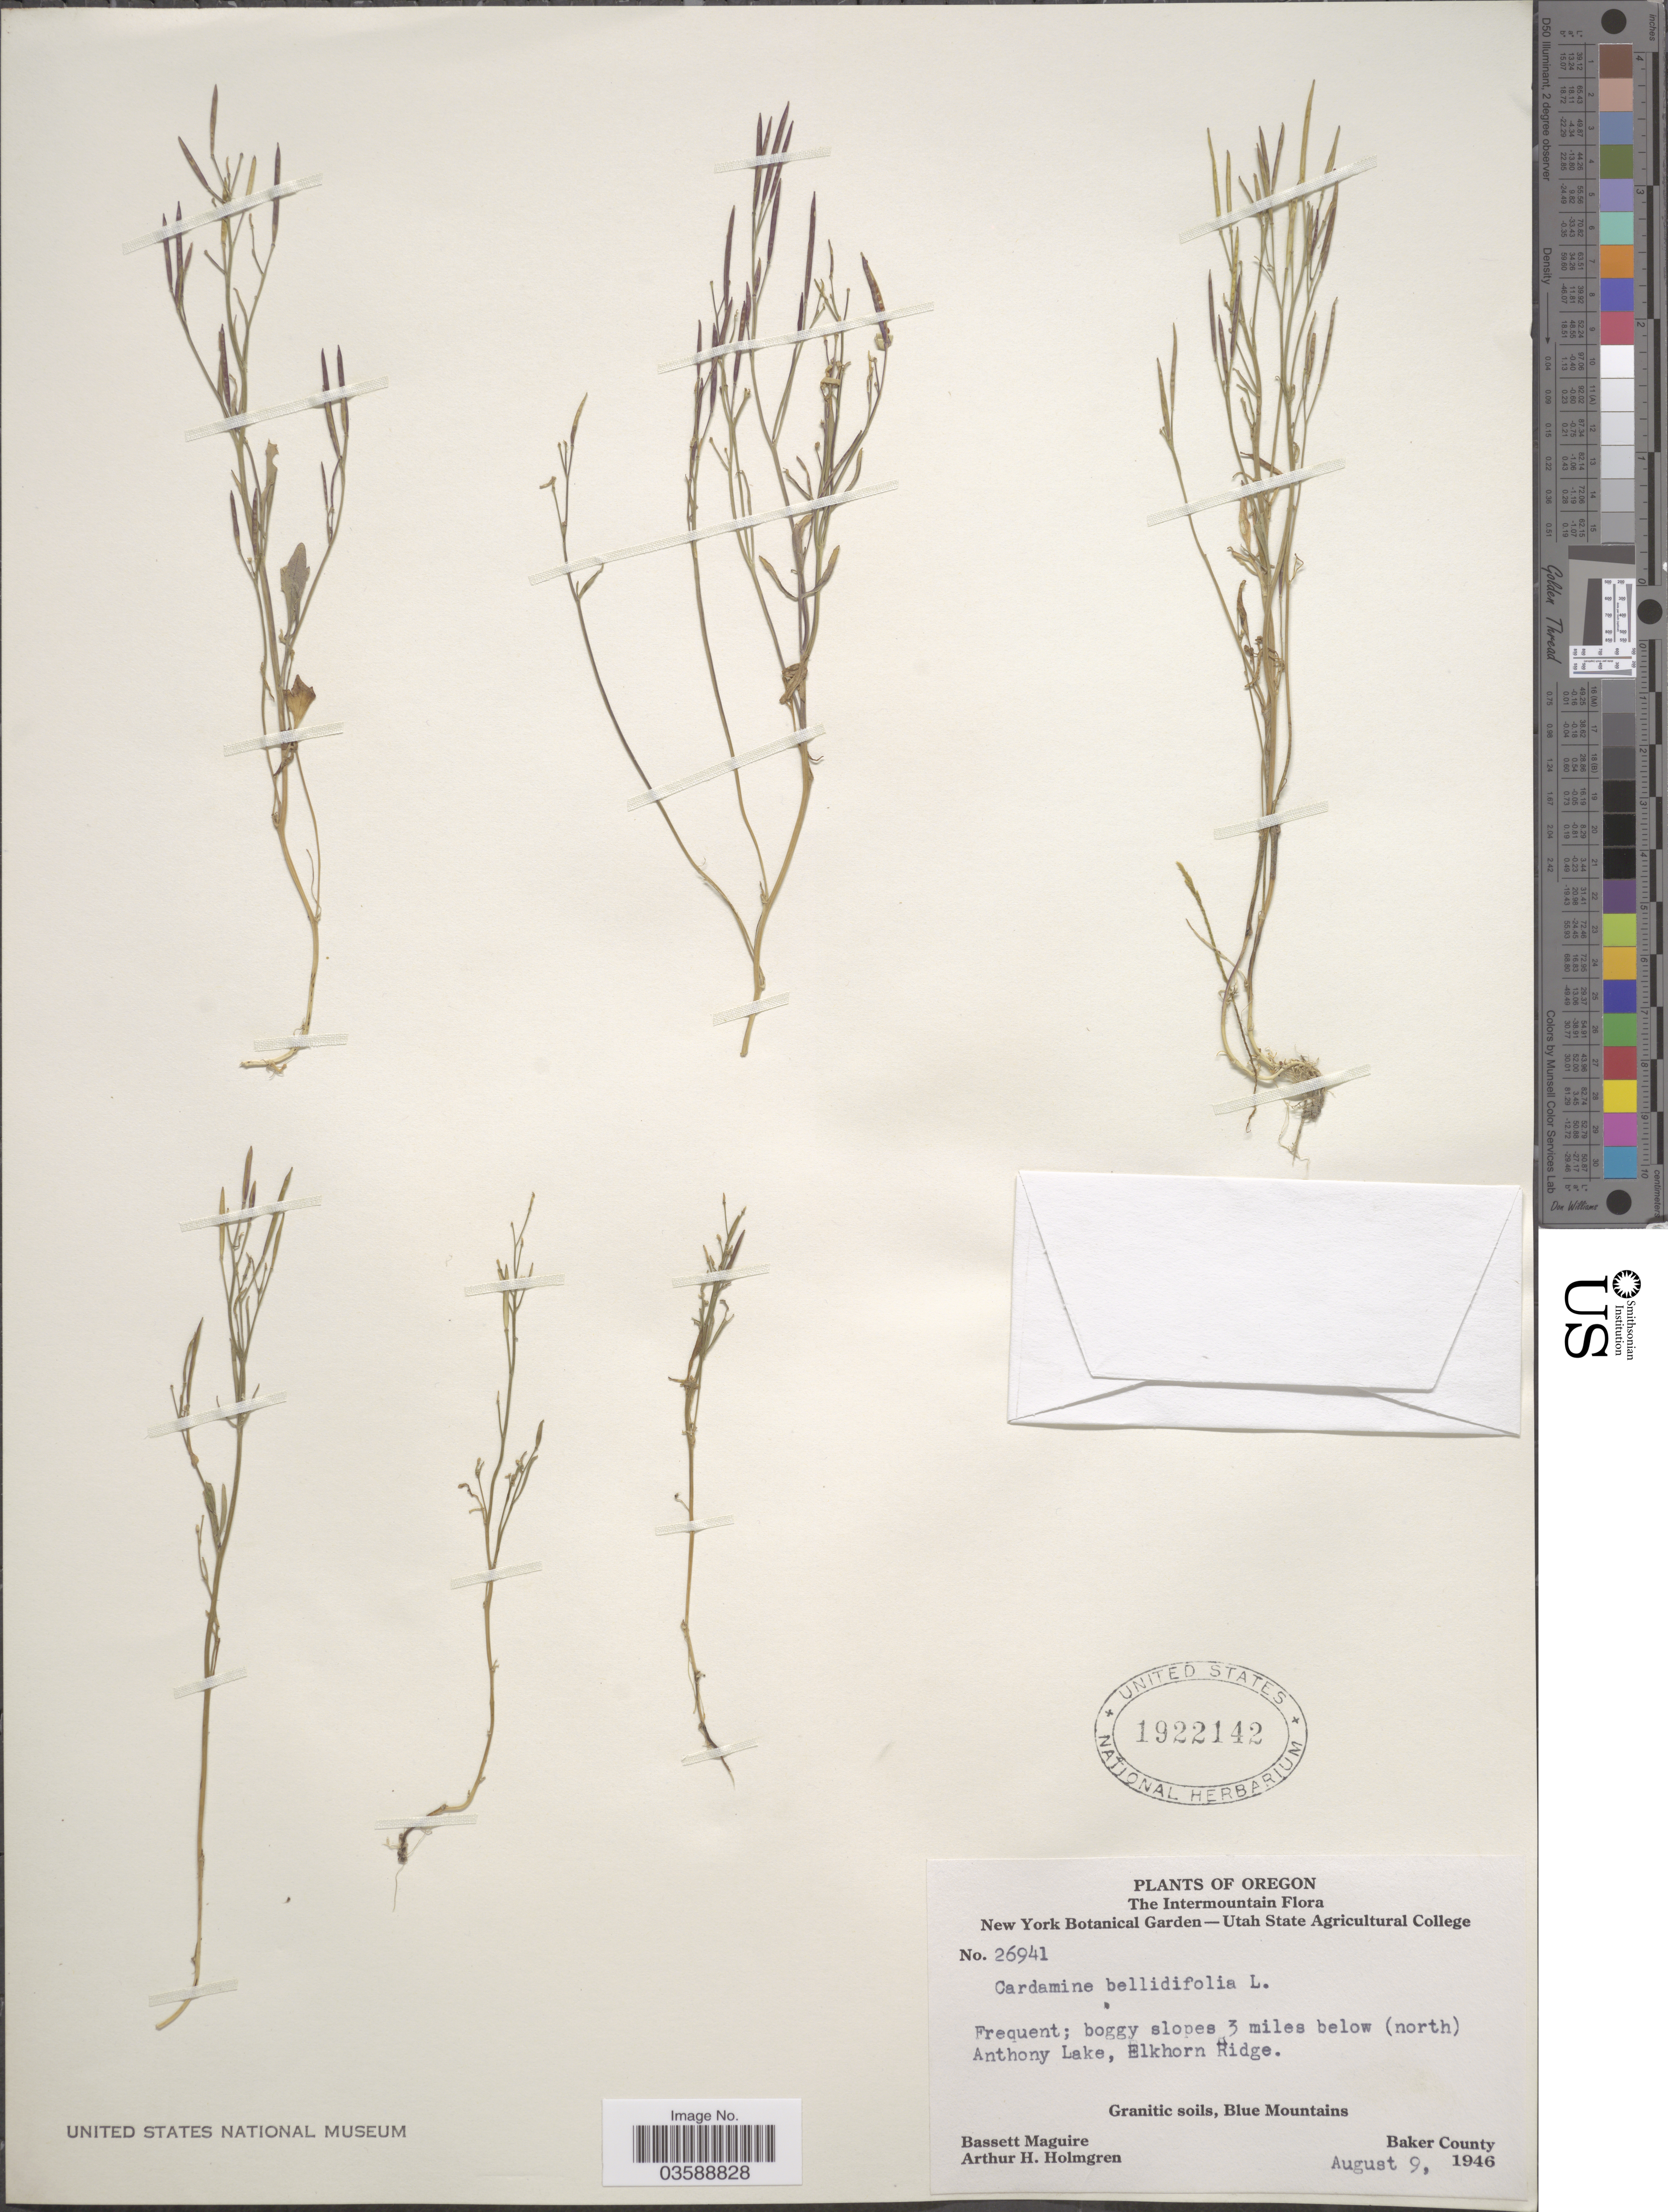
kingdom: Plantae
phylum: Tracheophyta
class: Magnoliopsida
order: Brassicales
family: Brassicaceae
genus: Cardamine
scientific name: Cardamine bellidifolia var. pachyphylla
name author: Coville & Leiberg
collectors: B. Maguire & A. H. Holmgren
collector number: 26941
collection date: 1946-08-09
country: United States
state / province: Oregon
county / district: Baker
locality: Intermountain. 3 miles below (north) Anthony Lake, Elkhorn Ridge. Granitic soils, Blue Mountains. Baker County.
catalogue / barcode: US 1922142